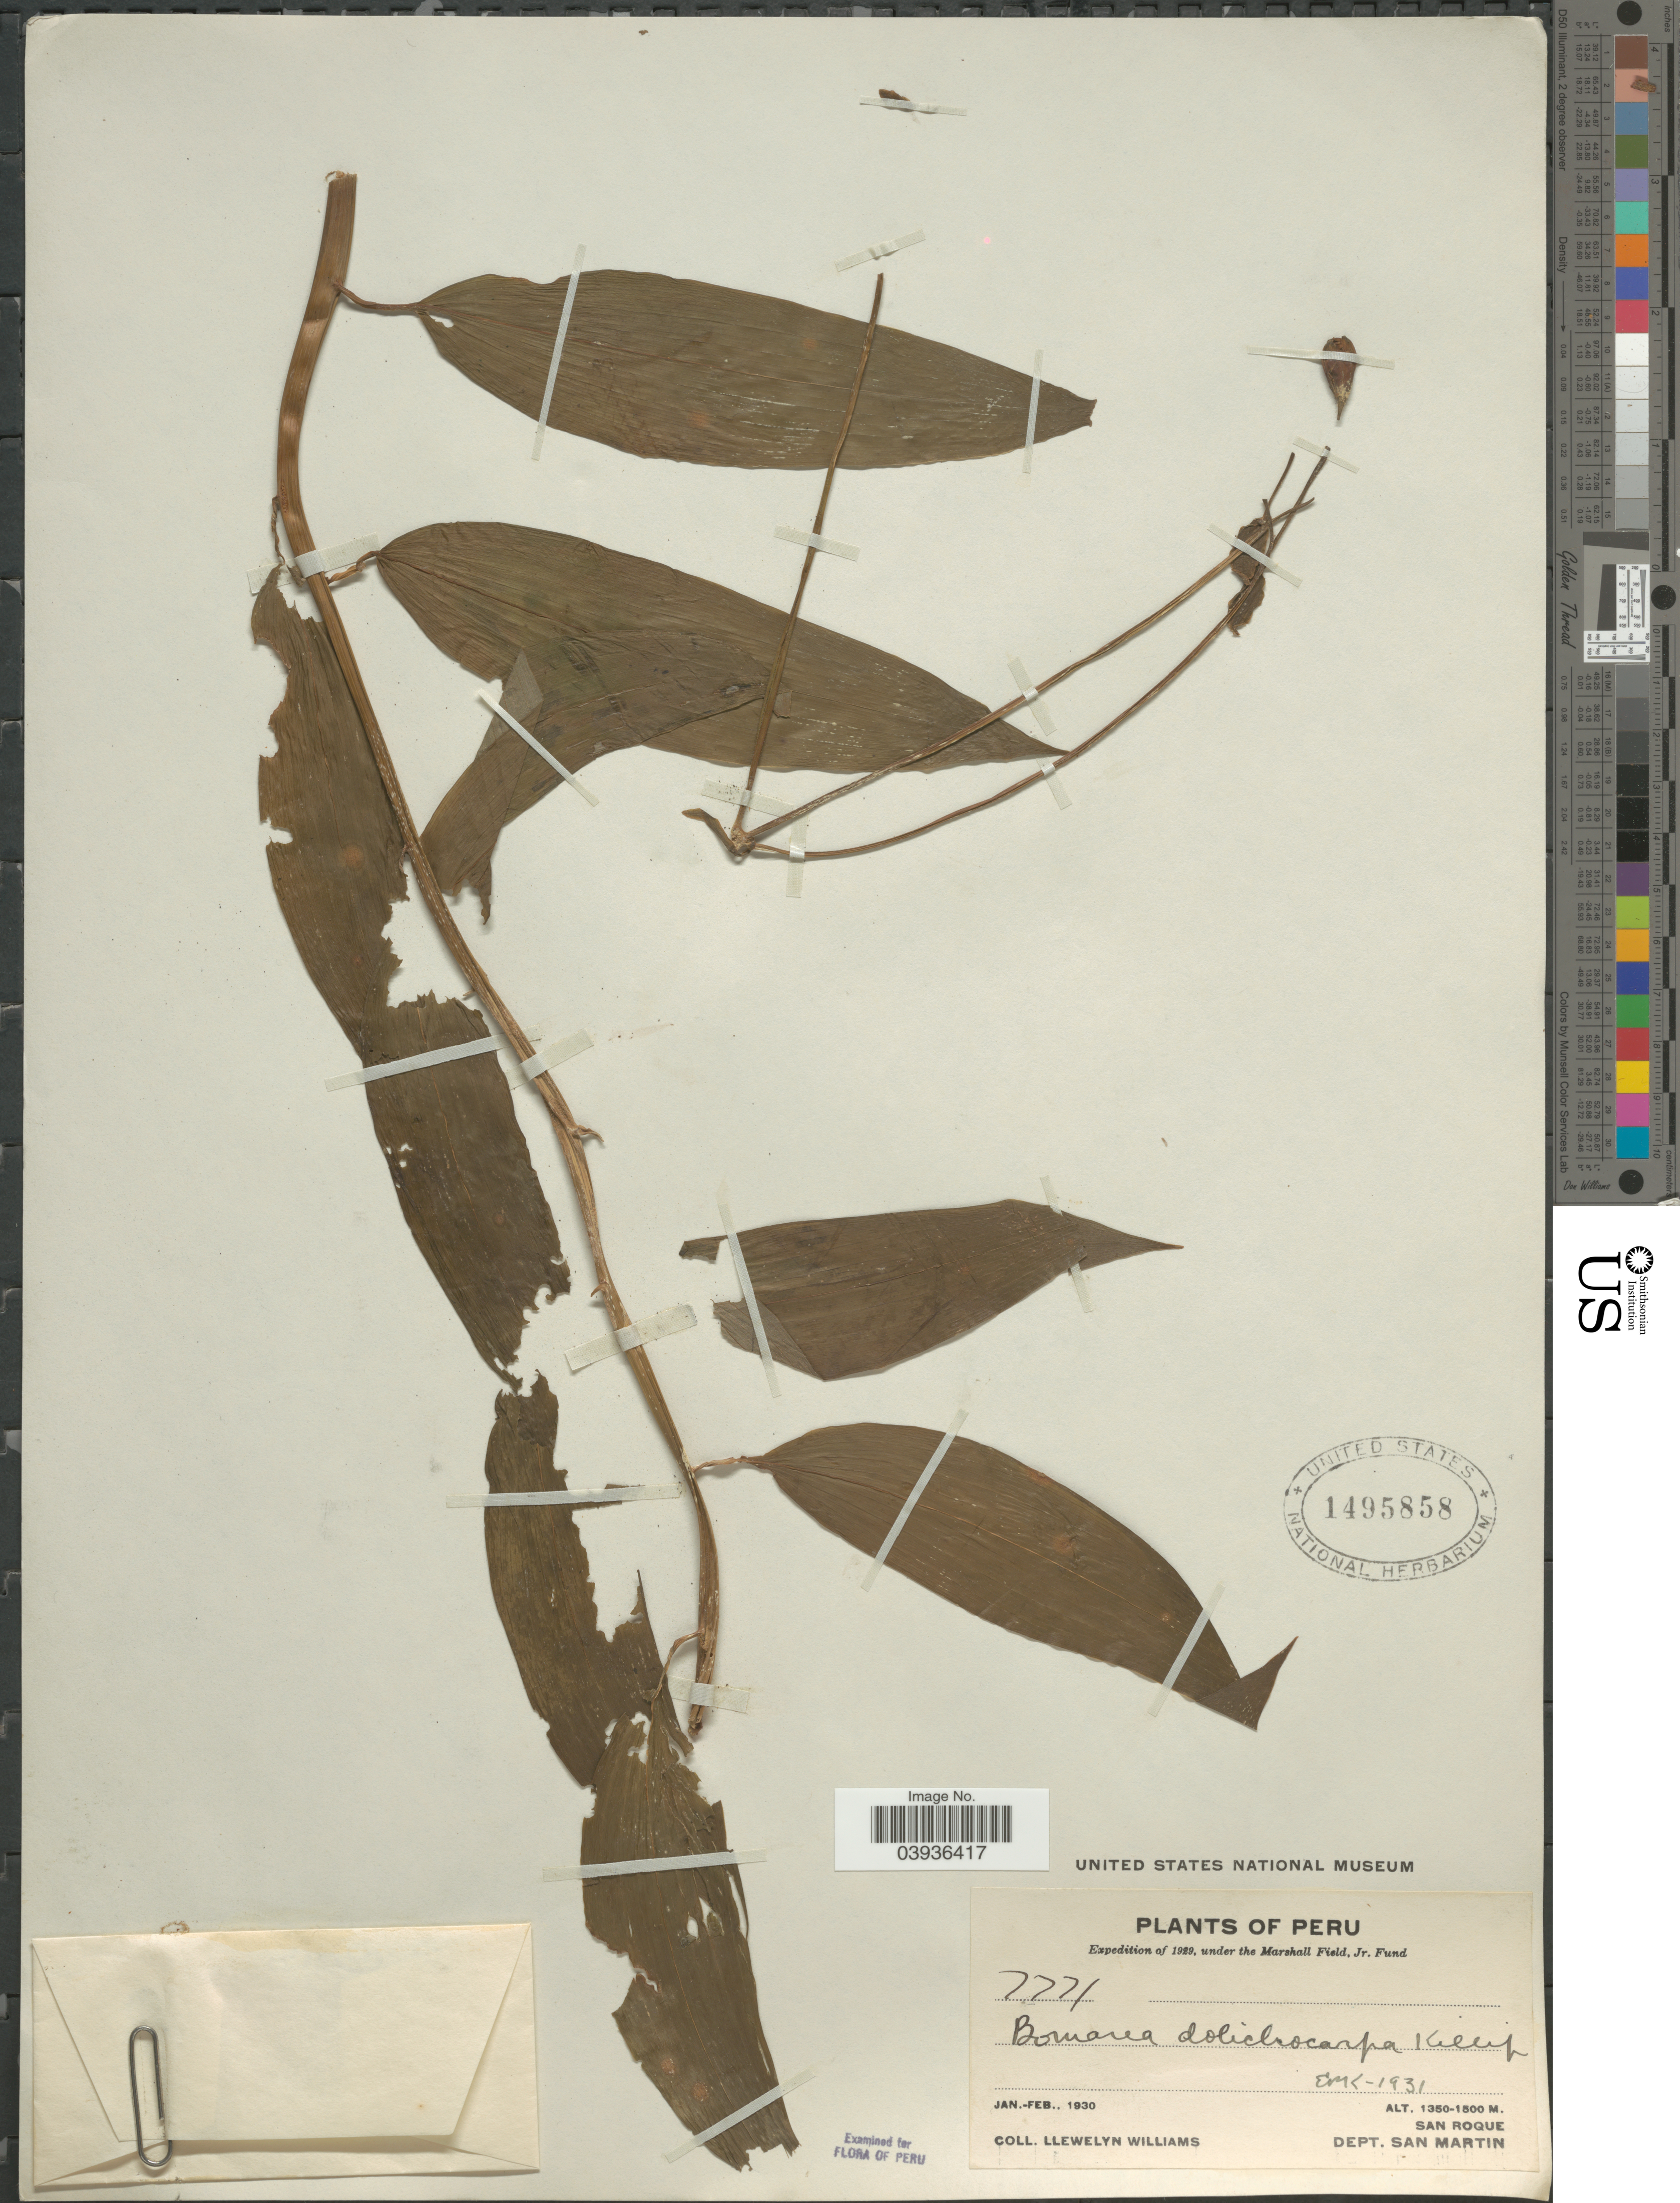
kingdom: Plantae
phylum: Tracheophyta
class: Liliopsida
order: Liliales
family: Alstroemeriaceae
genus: Bomarea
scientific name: Bomarea dolichocarpa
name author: Killip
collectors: Ll. Williams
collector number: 7771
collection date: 1930-01/1930-02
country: Peru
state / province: San Martín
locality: San Roque. Dept. San Martin.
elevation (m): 1350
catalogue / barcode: US 1495858